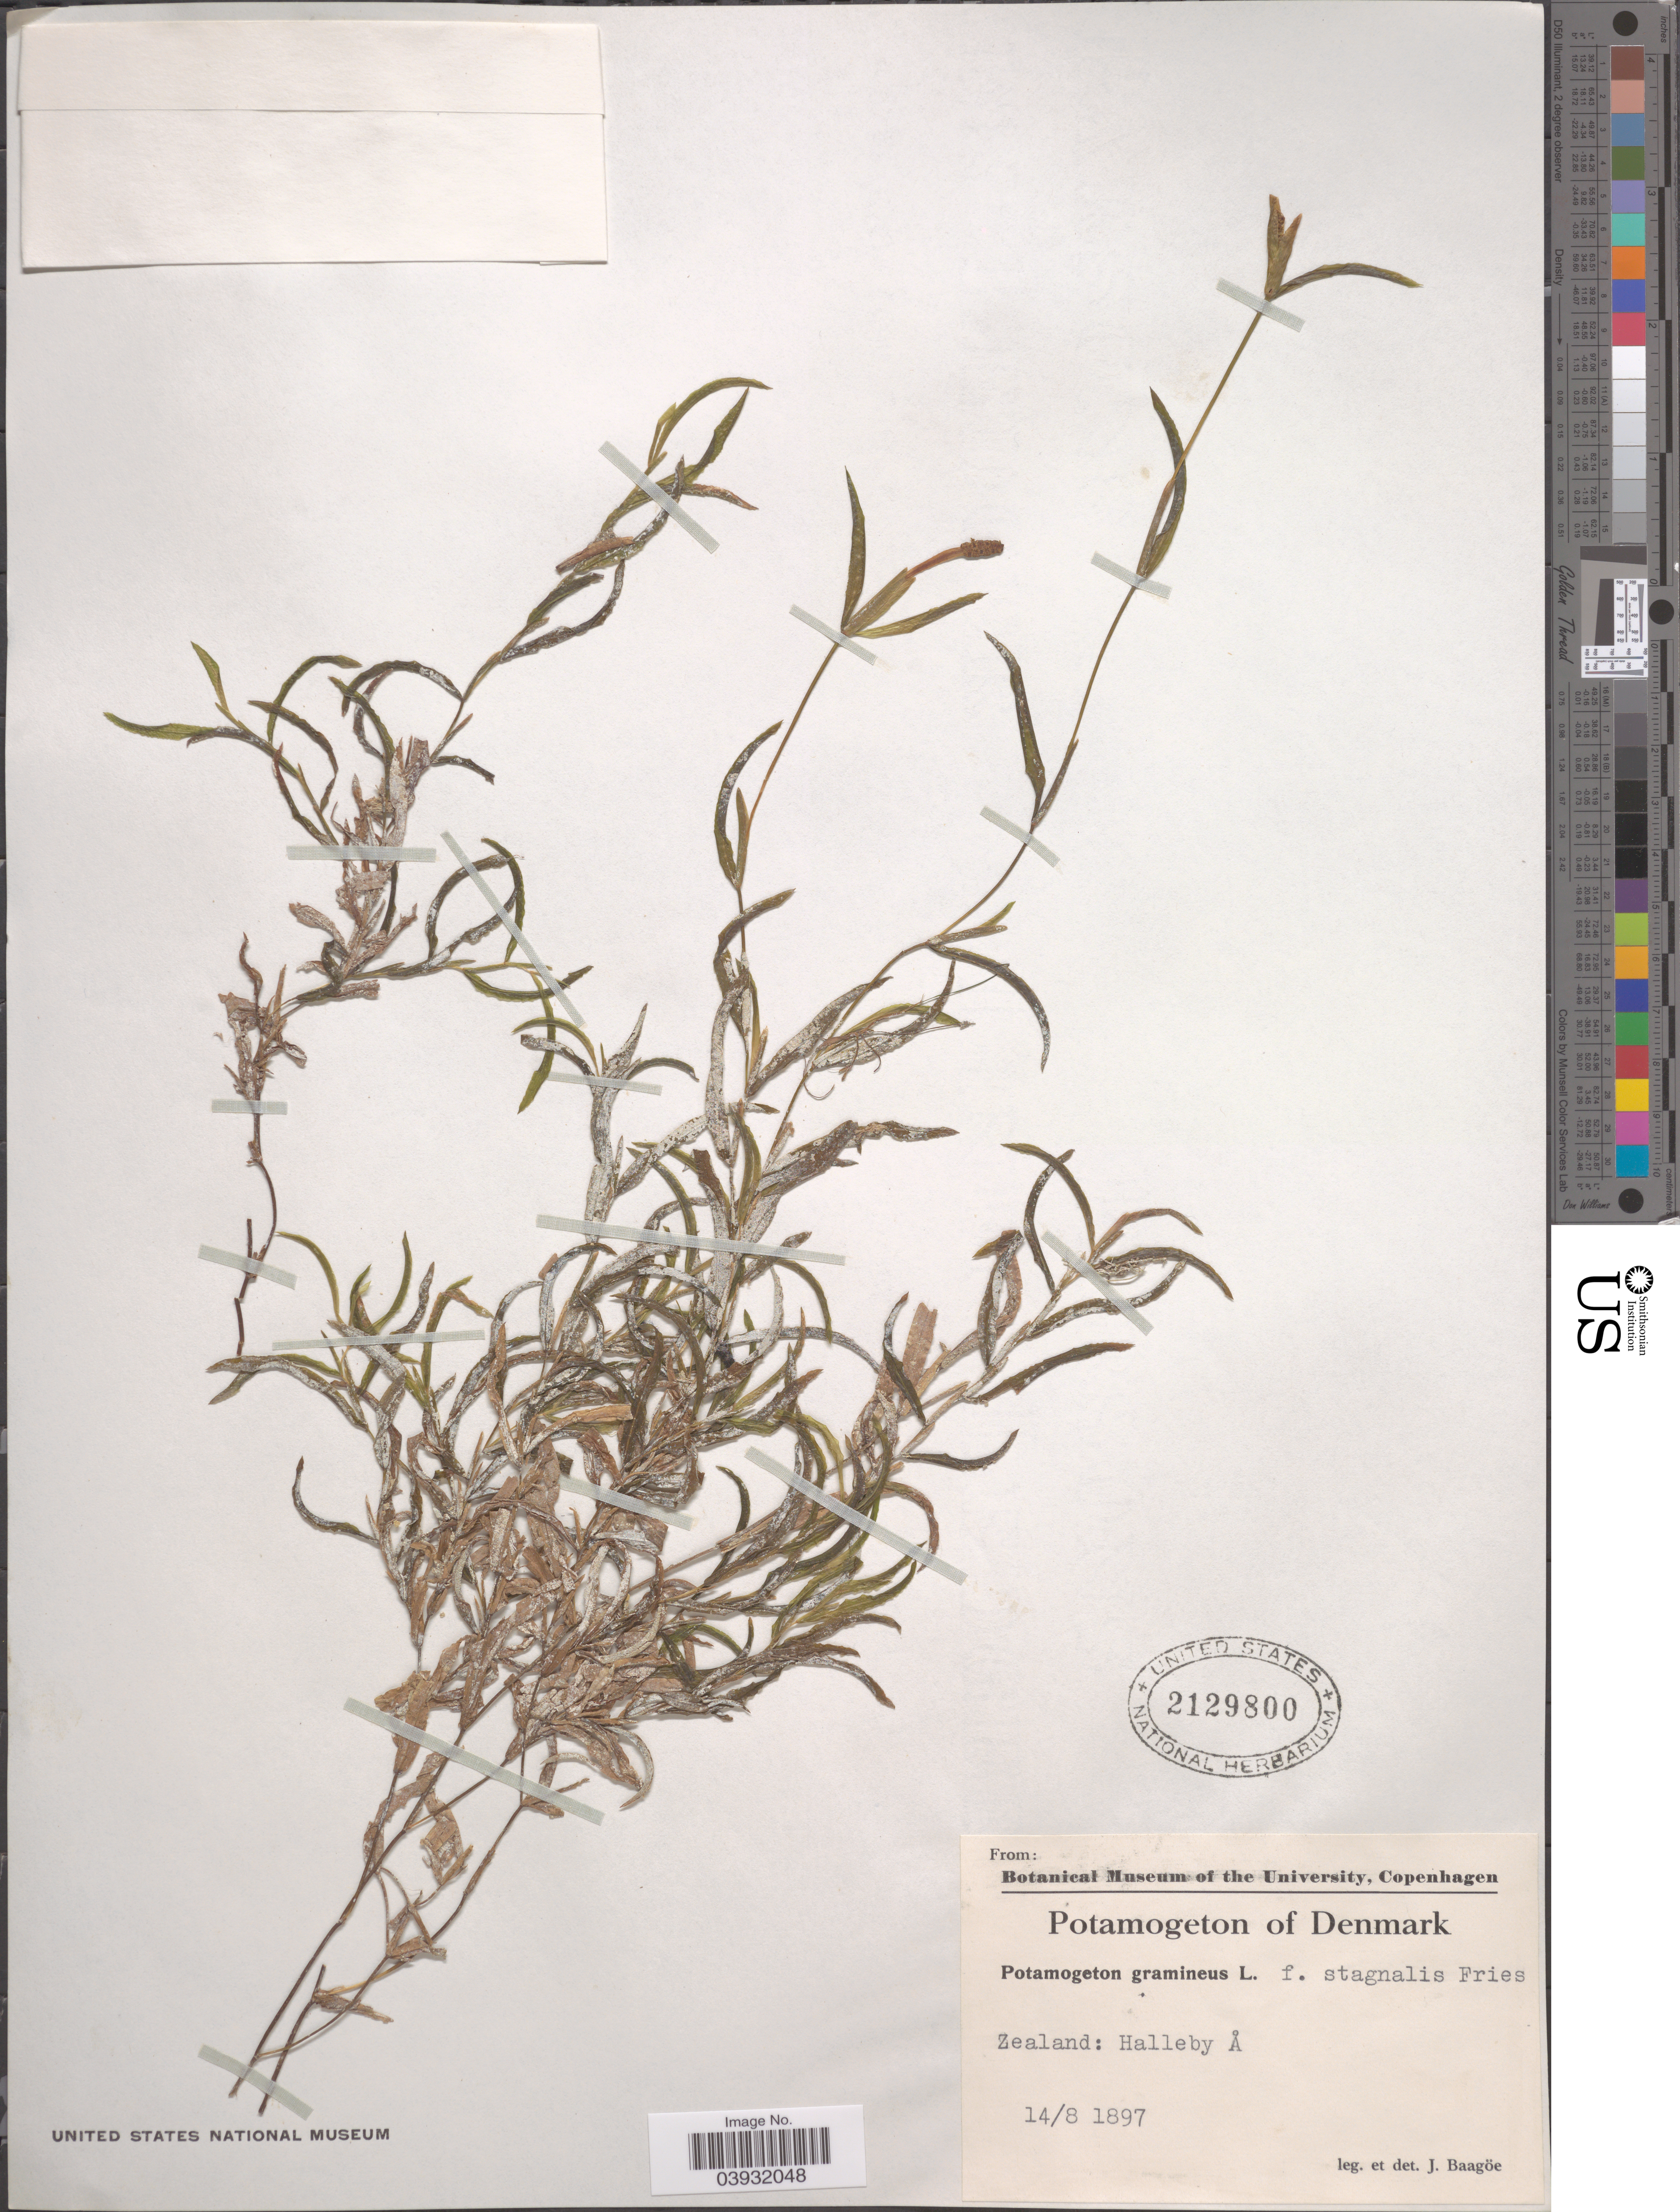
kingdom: Plantae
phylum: Tracheophyta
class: Liliopsida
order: Alismatales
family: Potamogetonaceae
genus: Potamogeton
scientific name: Potamogeton gramineus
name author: L.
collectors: J. Baagoe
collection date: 1897-08-14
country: Denmark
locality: Zealand: Halleby Å.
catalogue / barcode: US 2129800